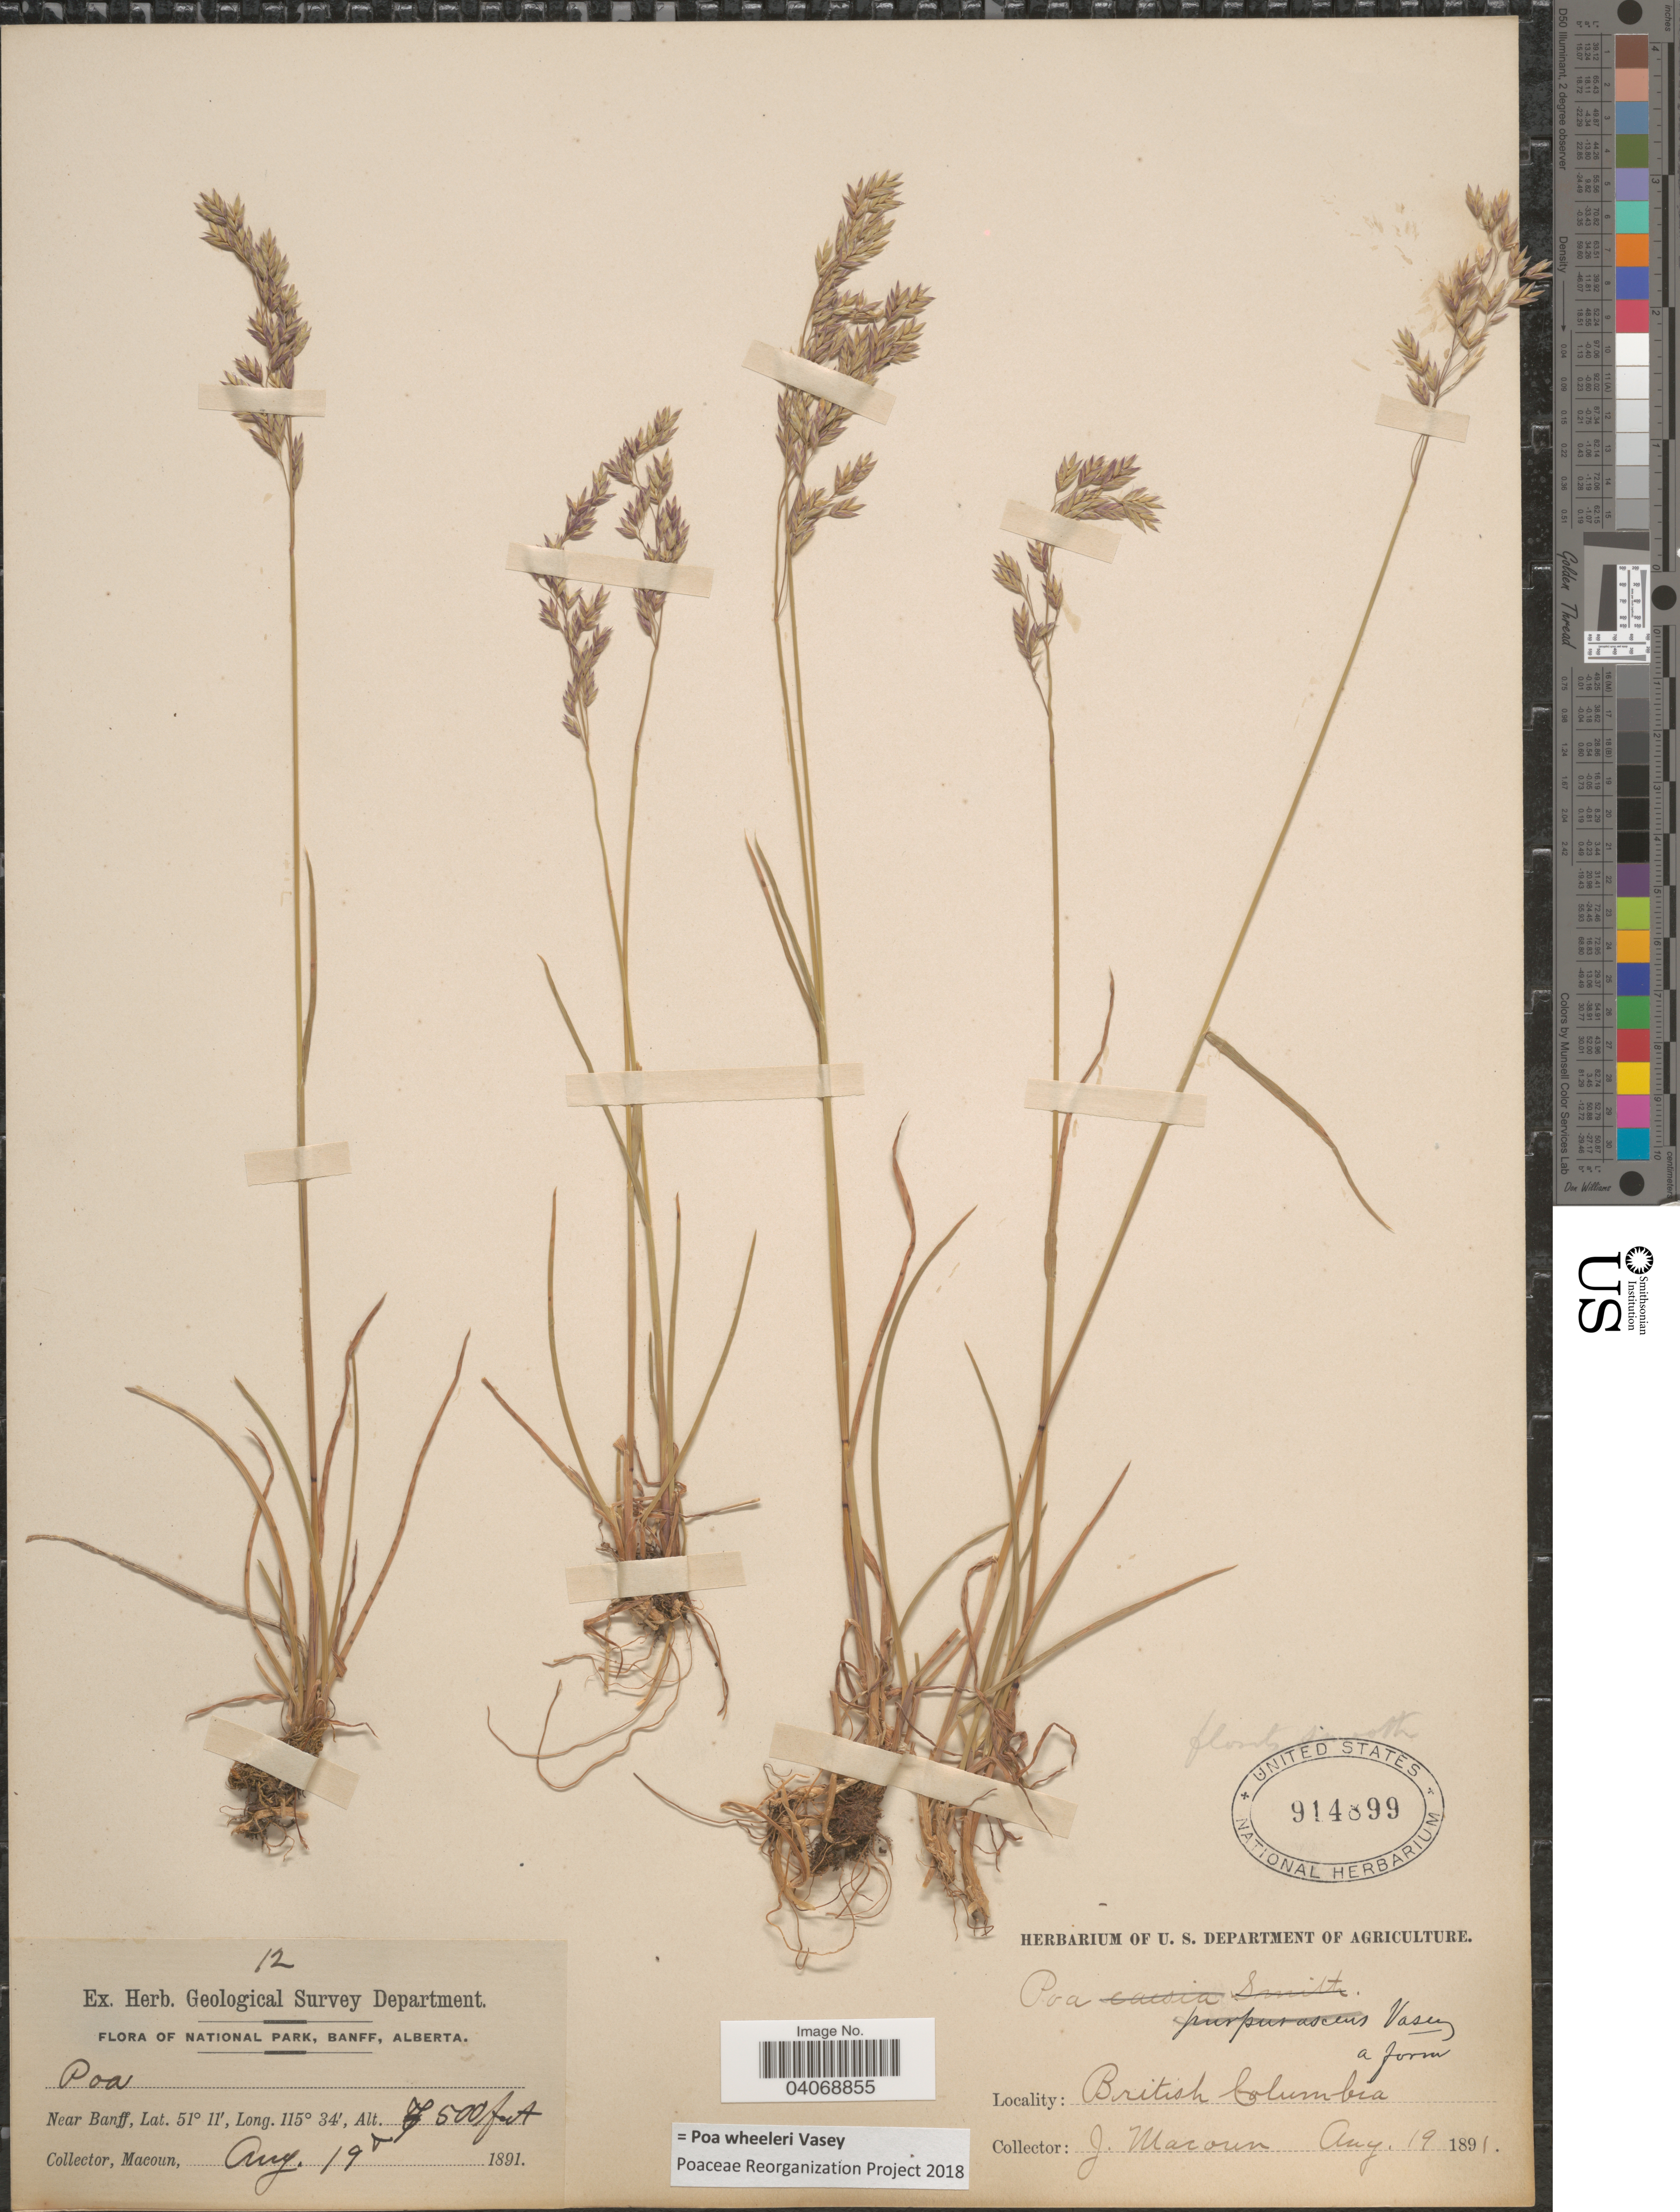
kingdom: Plantae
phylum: Tracheophyta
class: Liliopsida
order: Poales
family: Poaceae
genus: Poa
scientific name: Poa wheeleri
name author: Vasey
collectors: J. Macoun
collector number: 12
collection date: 1891-08-19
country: Canada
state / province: British Columbia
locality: Herb. Geological Survey Department. National Park, Banff. Near Banff.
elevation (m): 2286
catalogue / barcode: US 914899